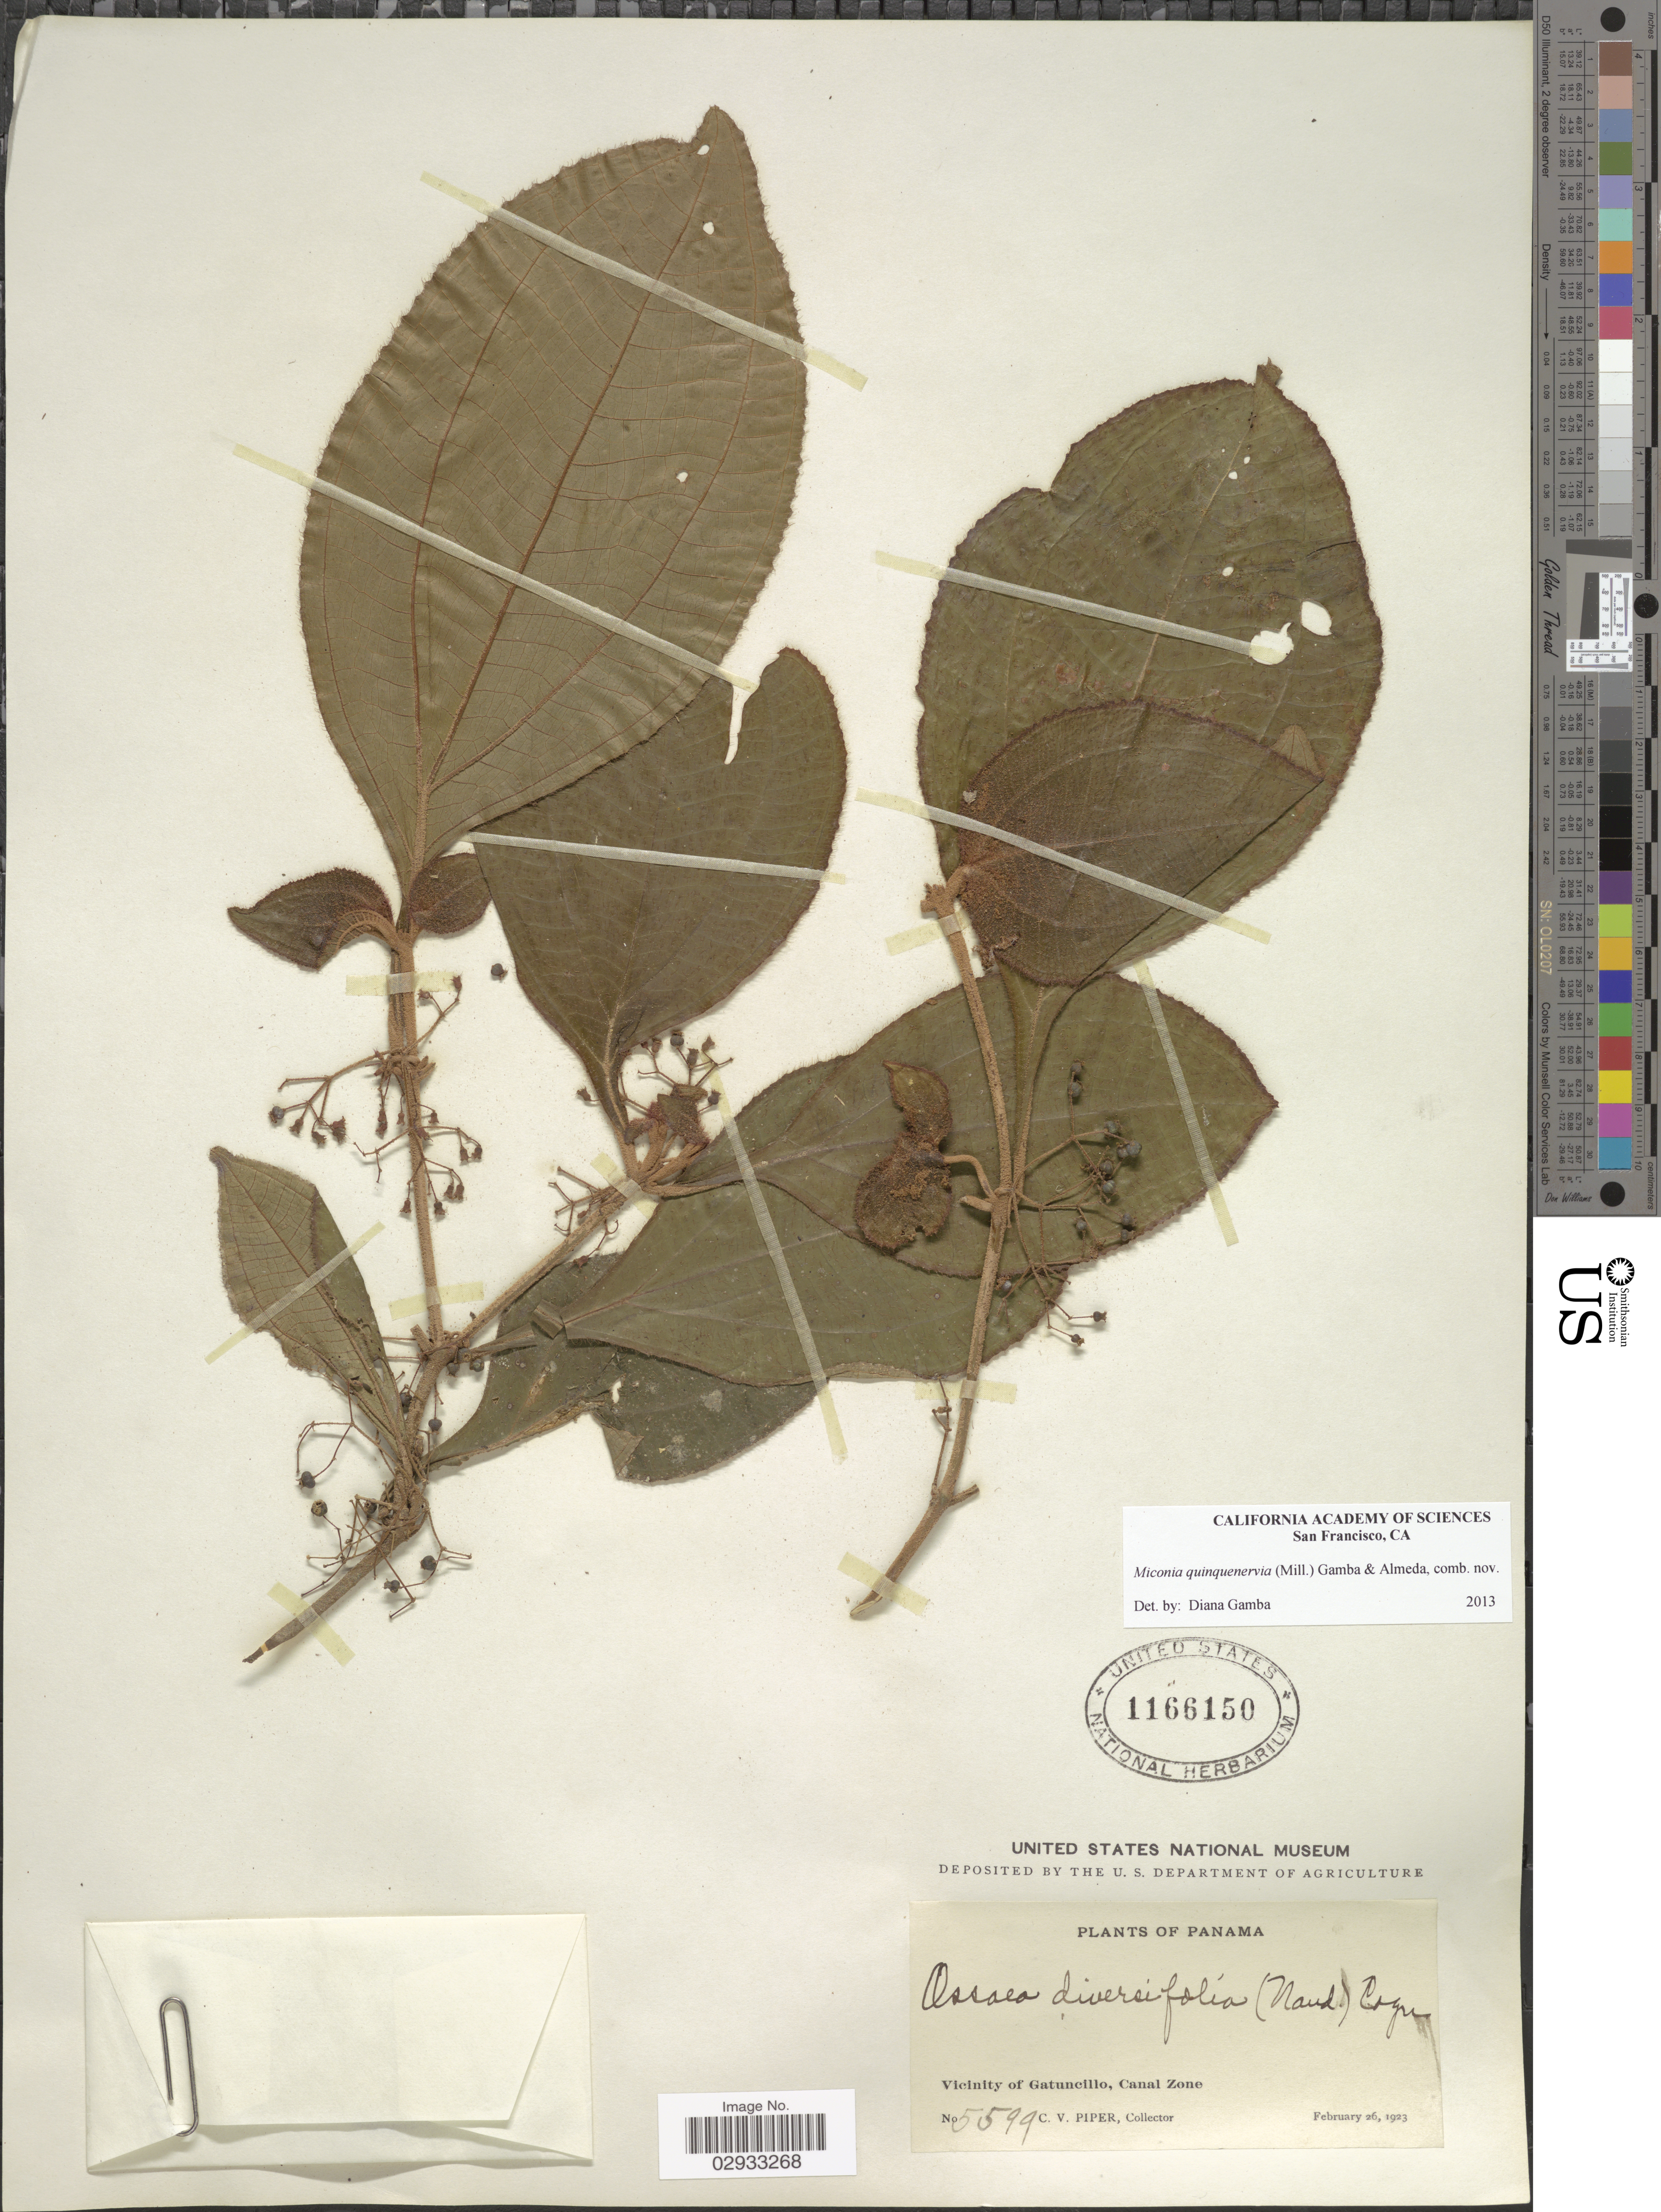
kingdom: Plantae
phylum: Tracheophyta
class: Magnoliopsida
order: Myrtales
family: Melastomataceae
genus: Miconia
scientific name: Miconia quinquenervia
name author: (Mill.) Gamba & Almeda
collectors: C. V. Piper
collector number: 5599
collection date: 1923-02-26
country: Panama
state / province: Colón / Panamá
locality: Vicinity of Gatuncillo, Canal Zone.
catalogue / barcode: US 1166150